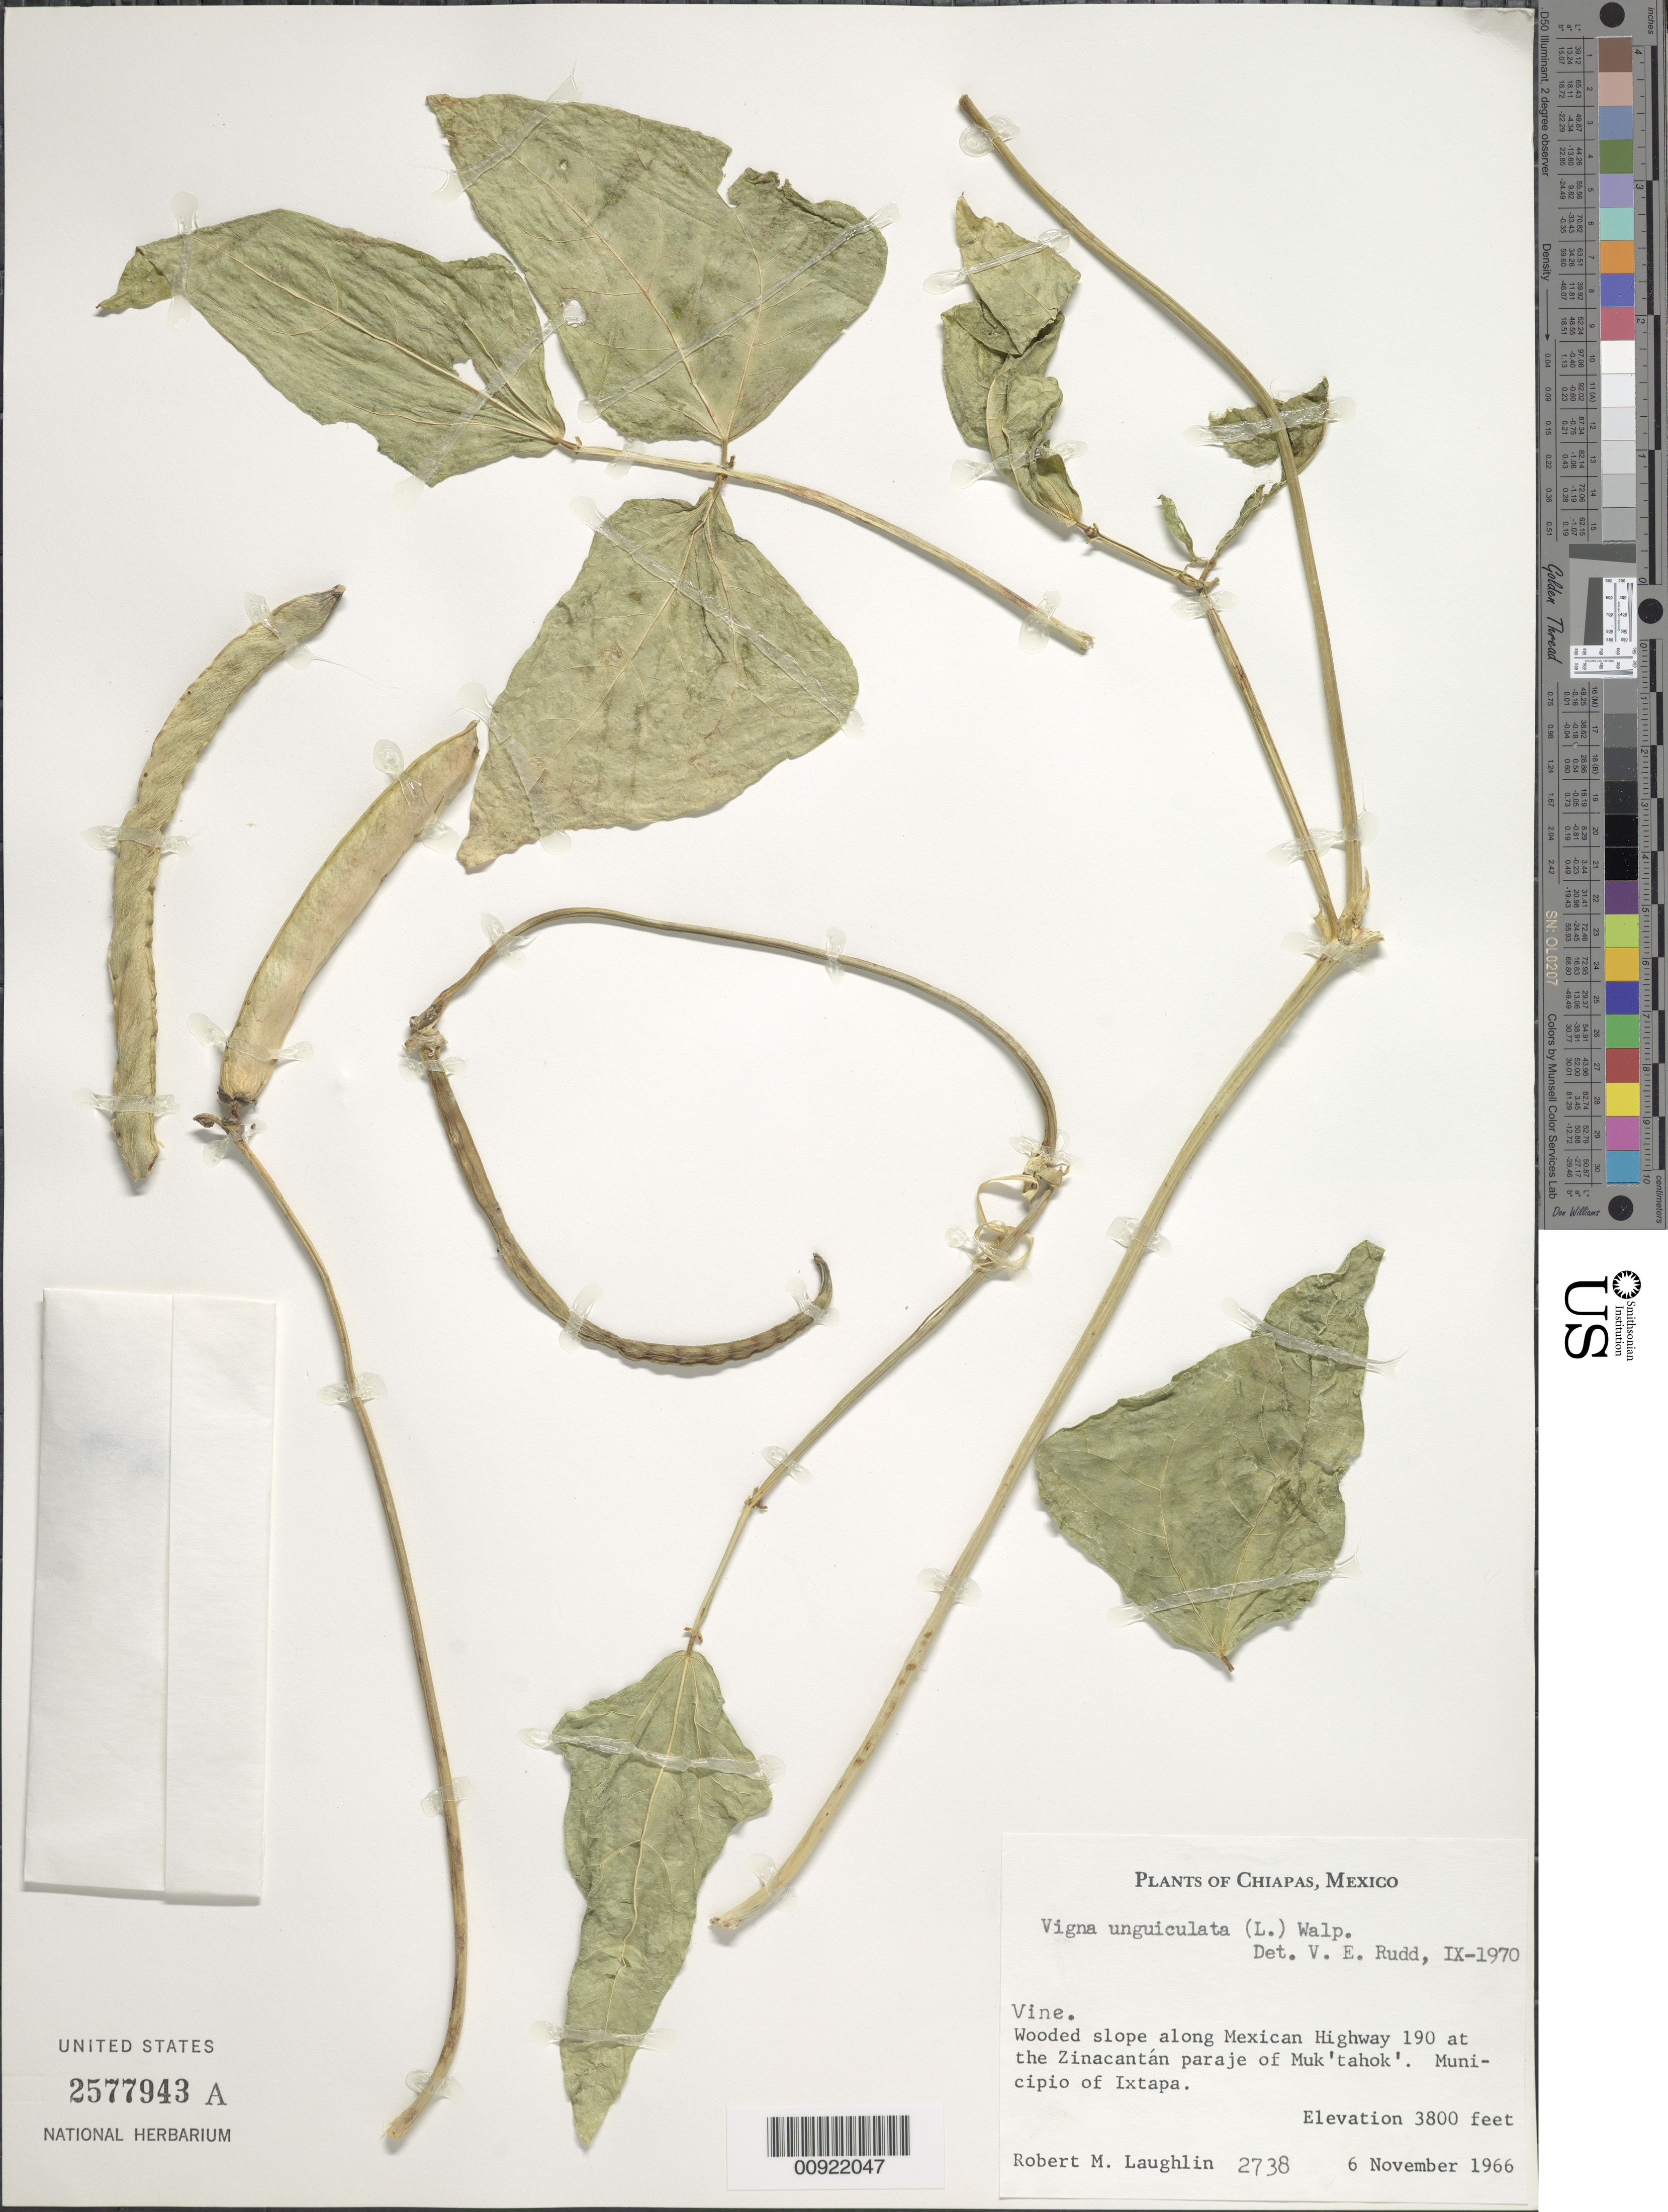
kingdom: Plantae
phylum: Tracheophyta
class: Magnoliopsida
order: Fabales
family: Fabaceae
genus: Vigna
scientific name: Vigna unguiculata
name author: (L.) Walp.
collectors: R. M. Laughlin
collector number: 2738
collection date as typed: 06 Nov 1966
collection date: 1966-11-06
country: Mexico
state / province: Chiapas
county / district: Ixtapa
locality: Along Mexican Highway 190 at the Zinacantán paraje of Muk' tahok'. Municipio of Ixtapa, Chiapas.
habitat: Wooded slope.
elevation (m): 1158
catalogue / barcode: US 2577943A